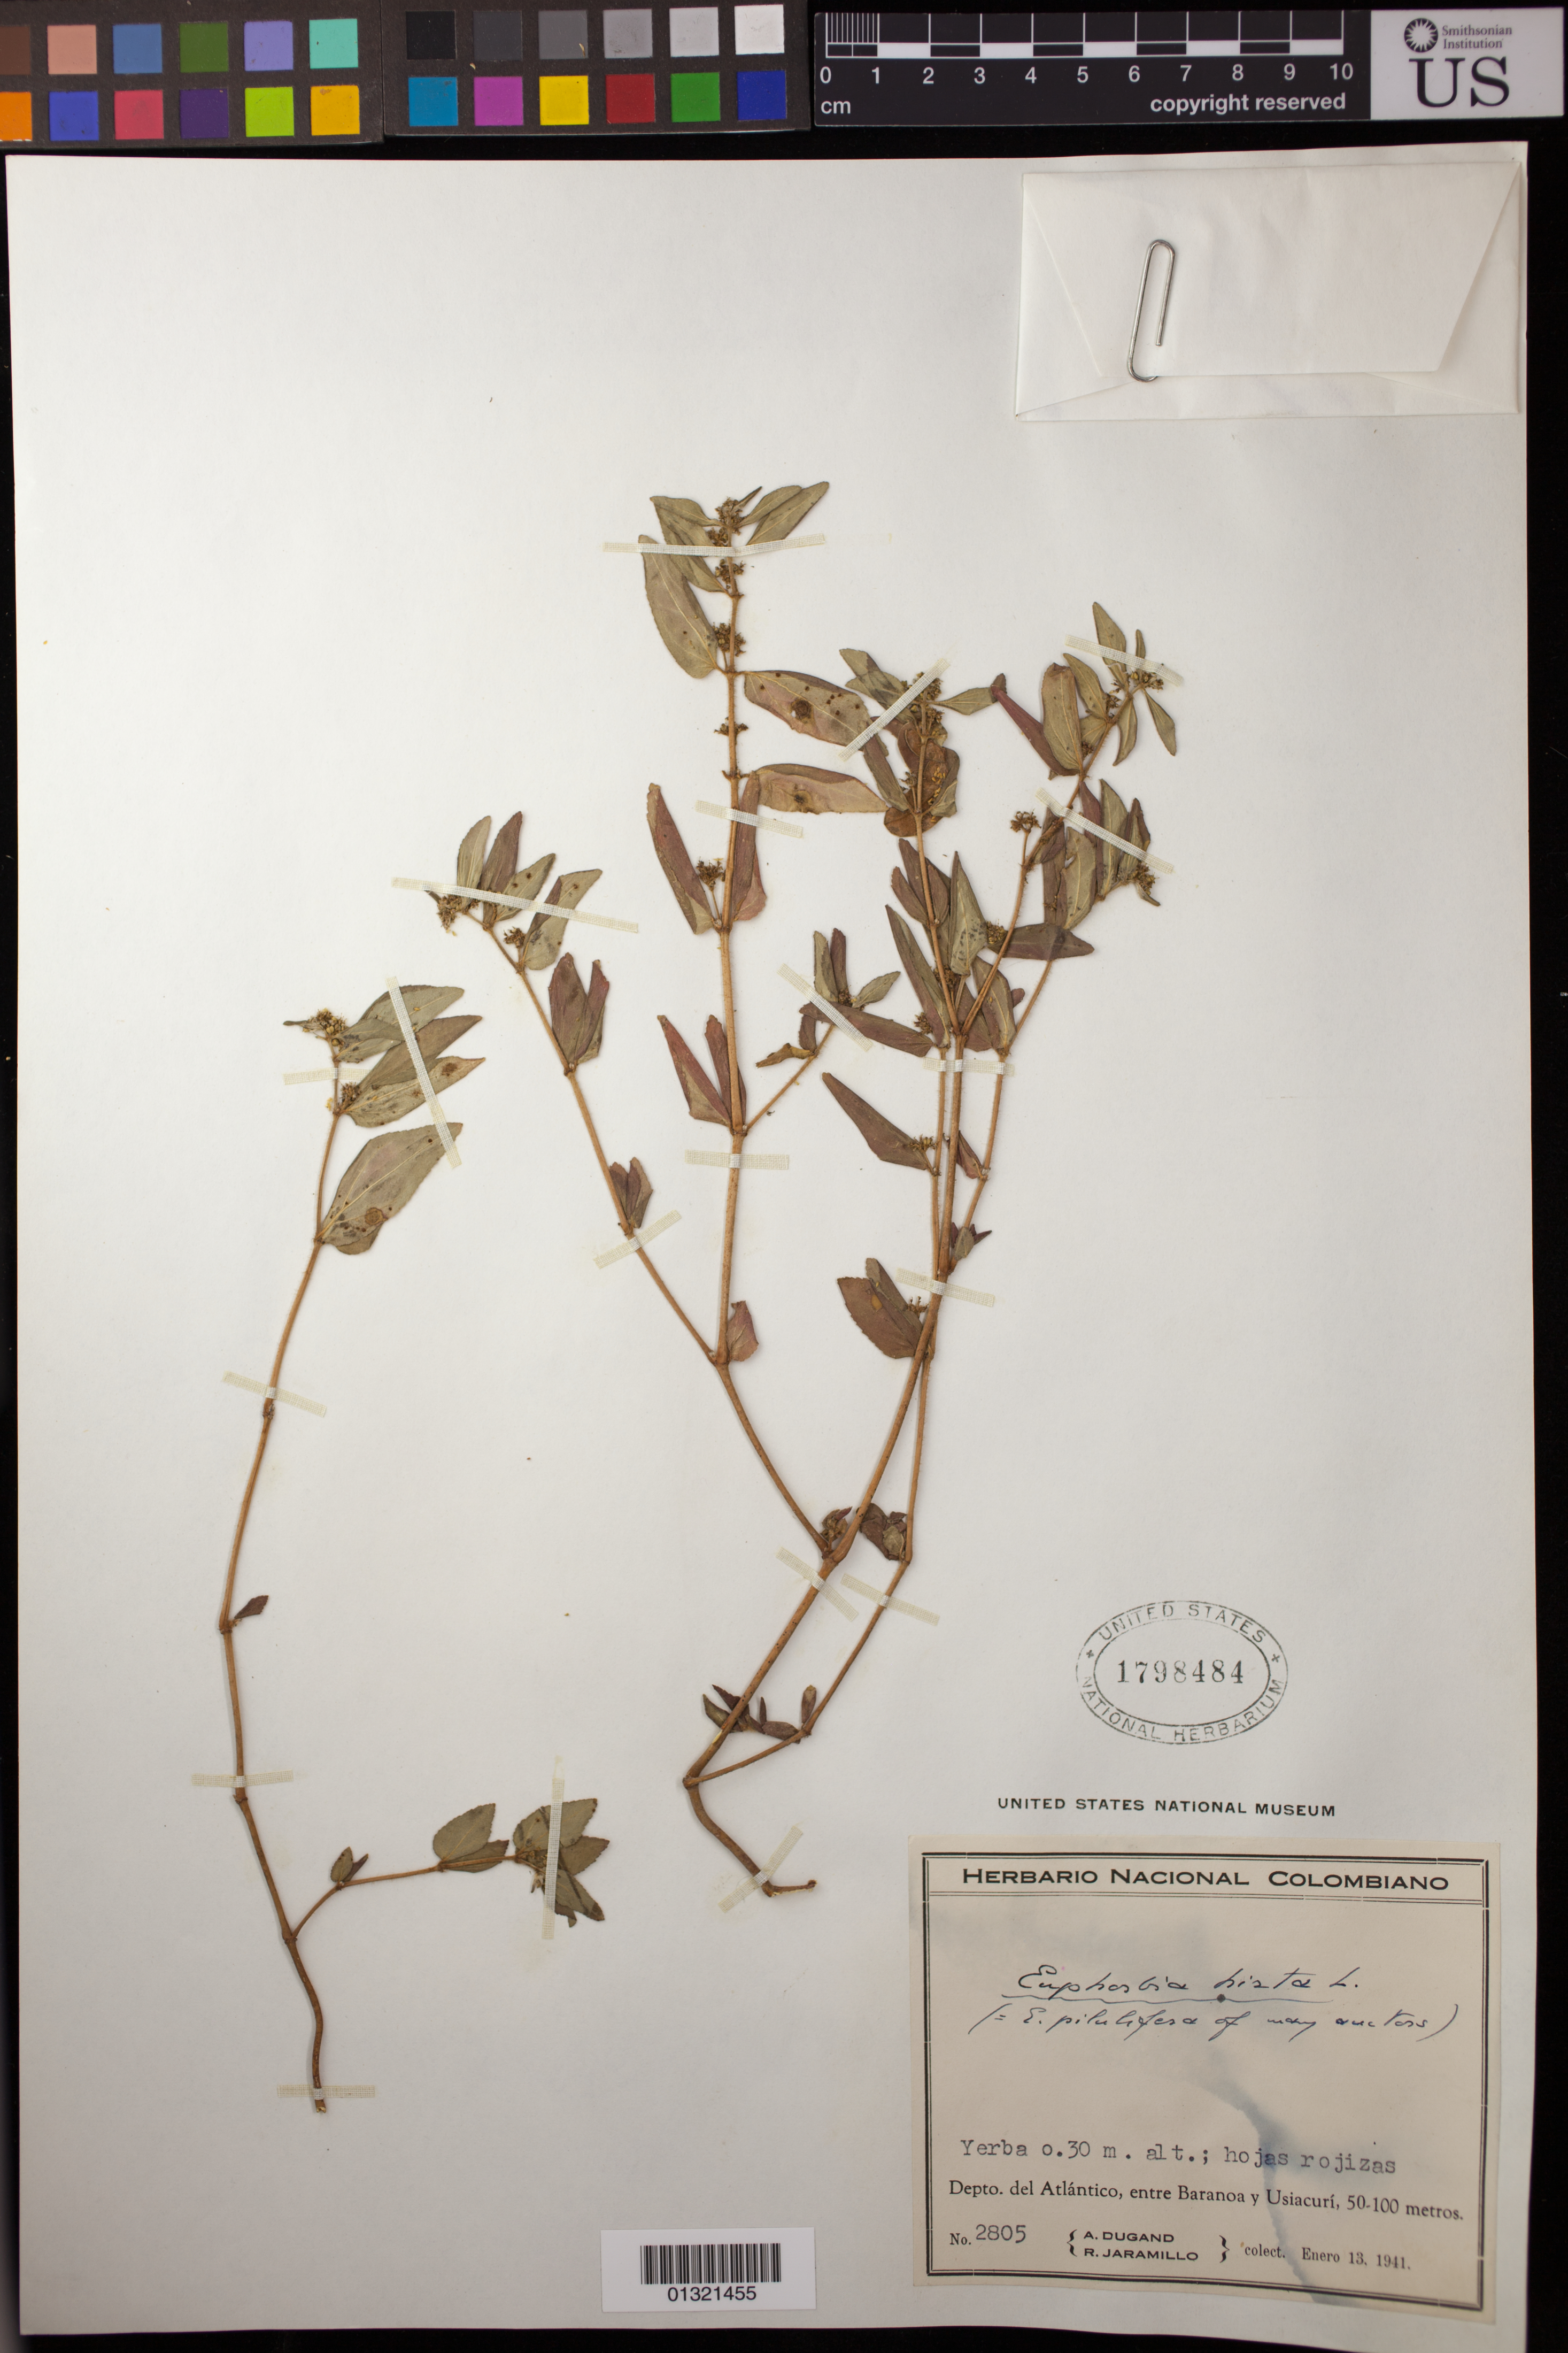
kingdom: Plantae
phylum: Tracheophyta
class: Magnoliopsida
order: Malpighiales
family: Euphorbiaceae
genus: Euphorbia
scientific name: Euphorbia hirta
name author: L.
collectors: A. Dugand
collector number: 2805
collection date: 1941-01-13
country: Colombia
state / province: Atlántico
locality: entre Baranoa y Usiacurí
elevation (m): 50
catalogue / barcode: US 1798484